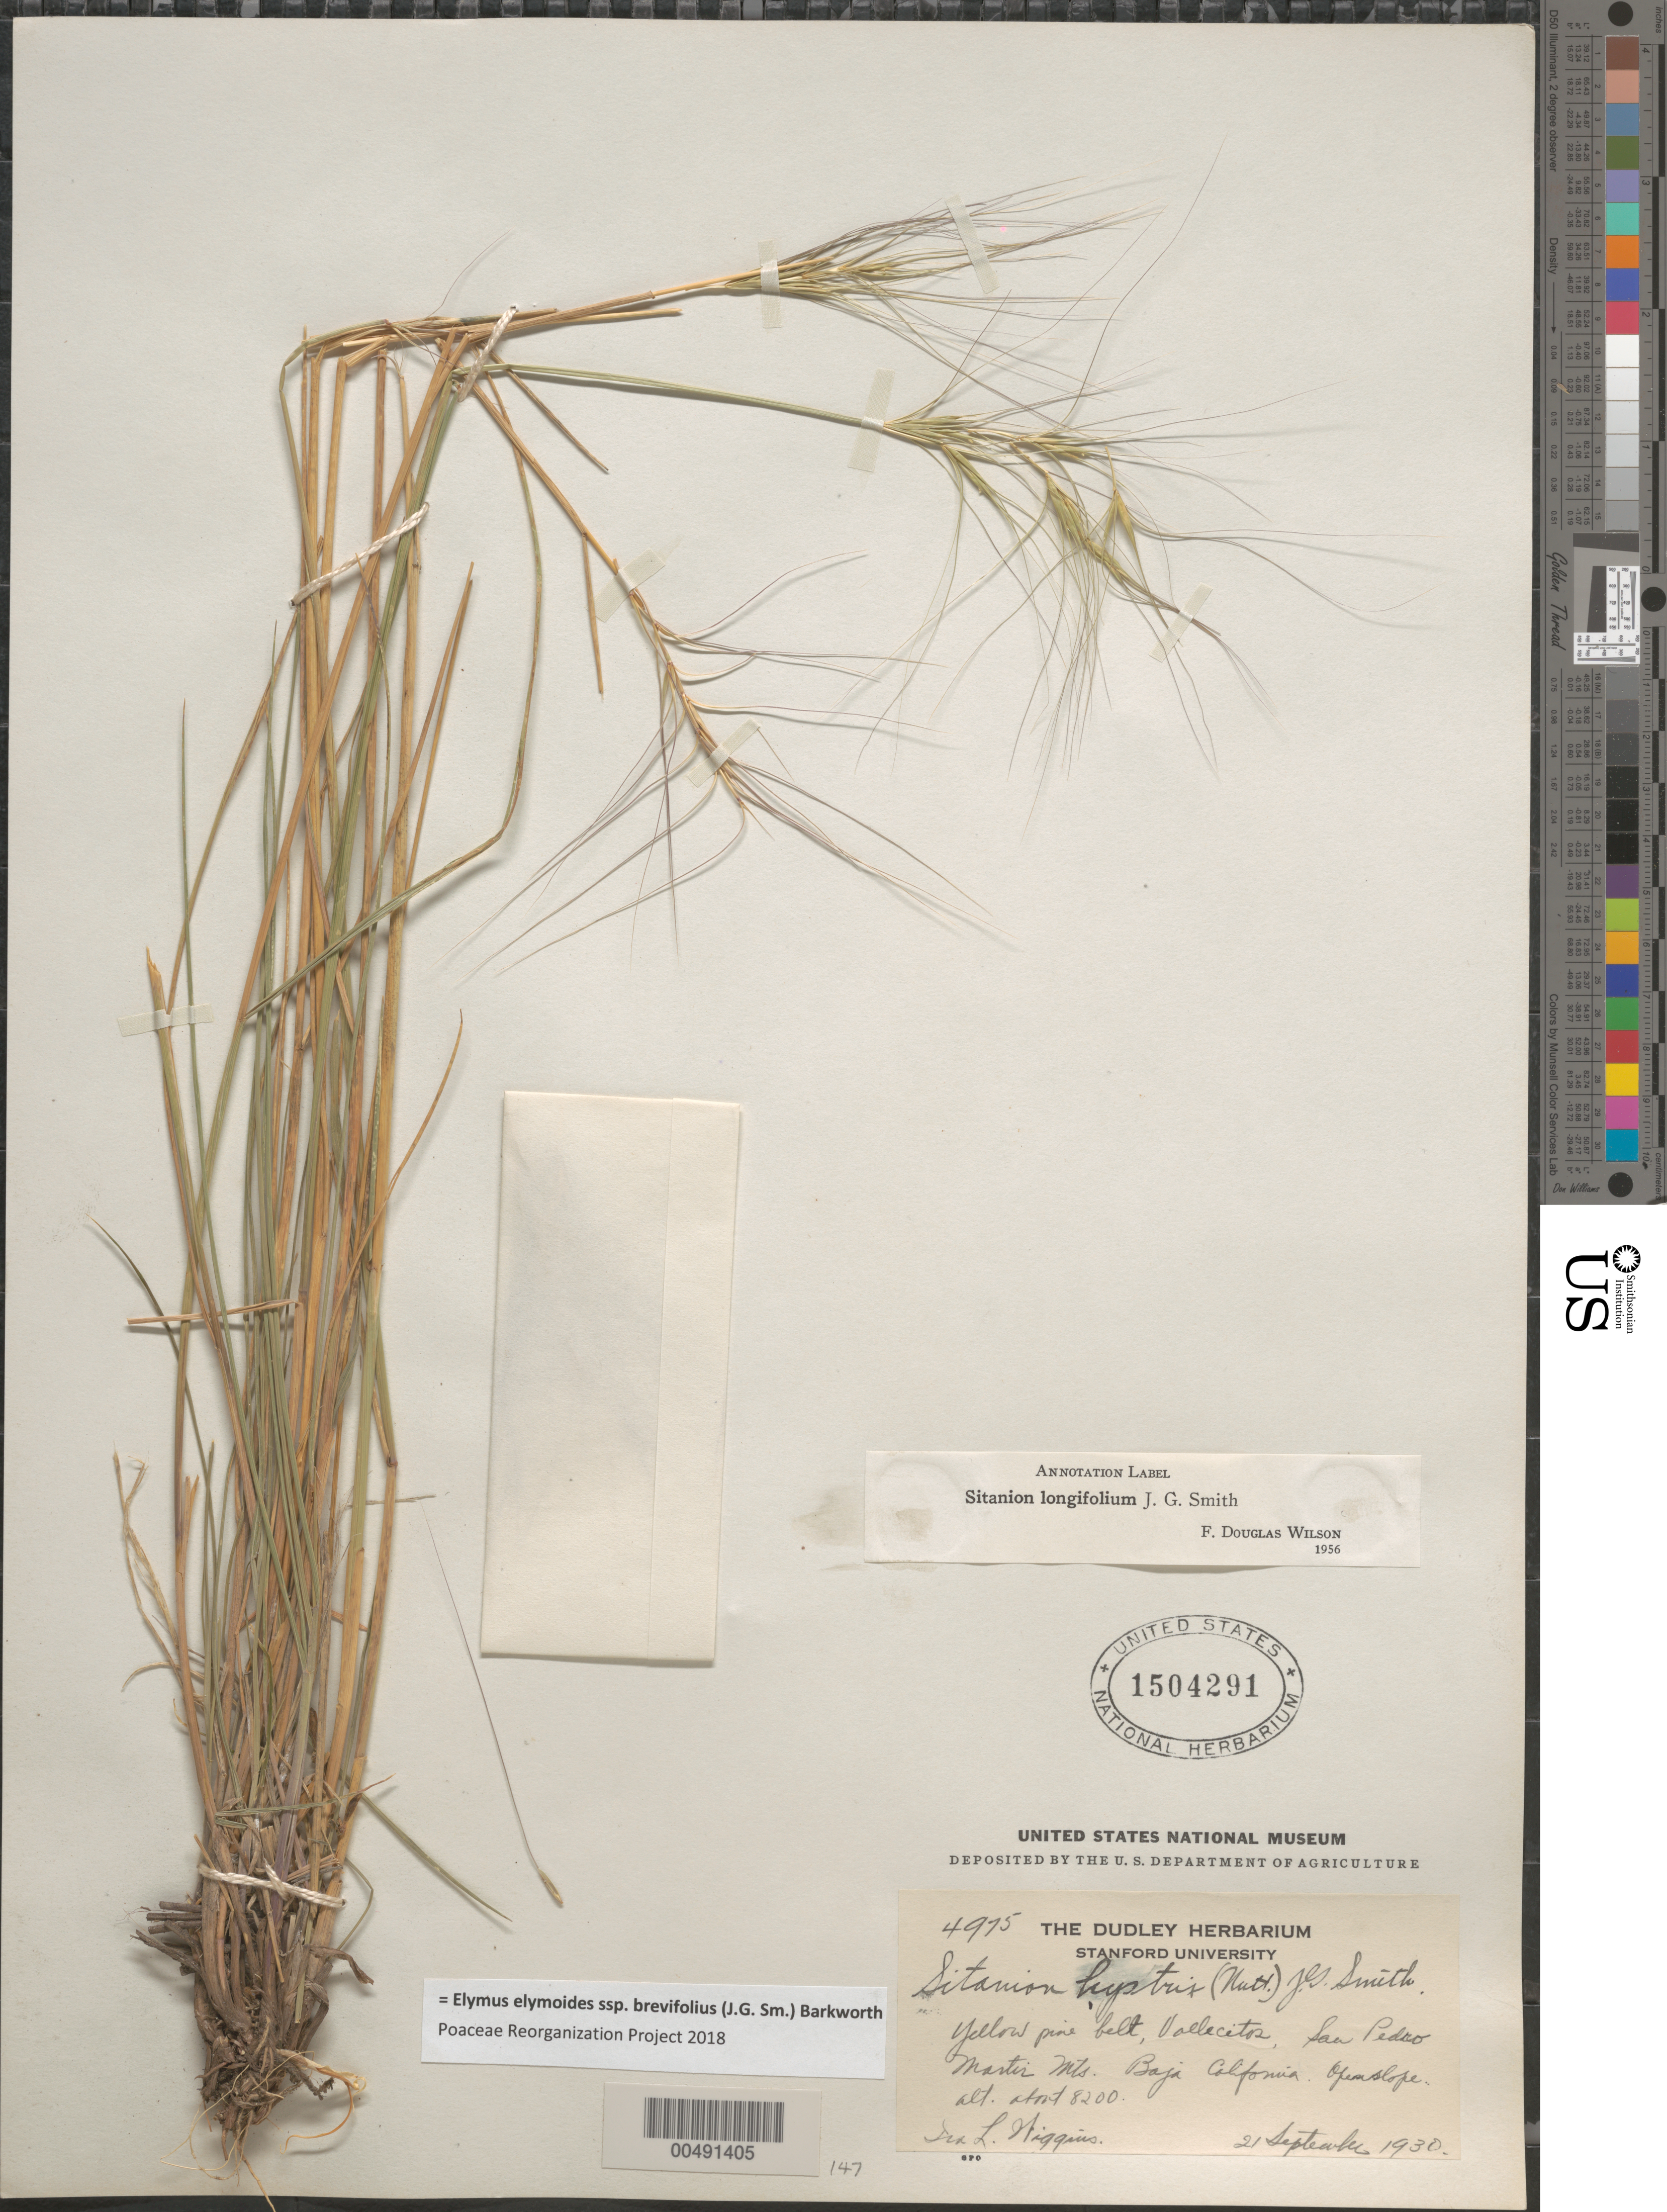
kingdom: Plantae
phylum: Tracheophyta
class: Liliopsida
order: Poales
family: Poaceae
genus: Elymus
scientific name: Elymus elymoides subsp. brevifolius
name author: (J.G. Sm.) Barkworth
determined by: Poaceae Reorganization Project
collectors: I. L. Wiggins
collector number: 4975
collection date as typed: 21 Sep 1930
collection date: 1930-09-21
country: Mexico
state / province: Baja California Norte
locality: San Pedro Martir Mts, Vallecitos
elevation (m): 2499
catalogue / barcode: US 1504291